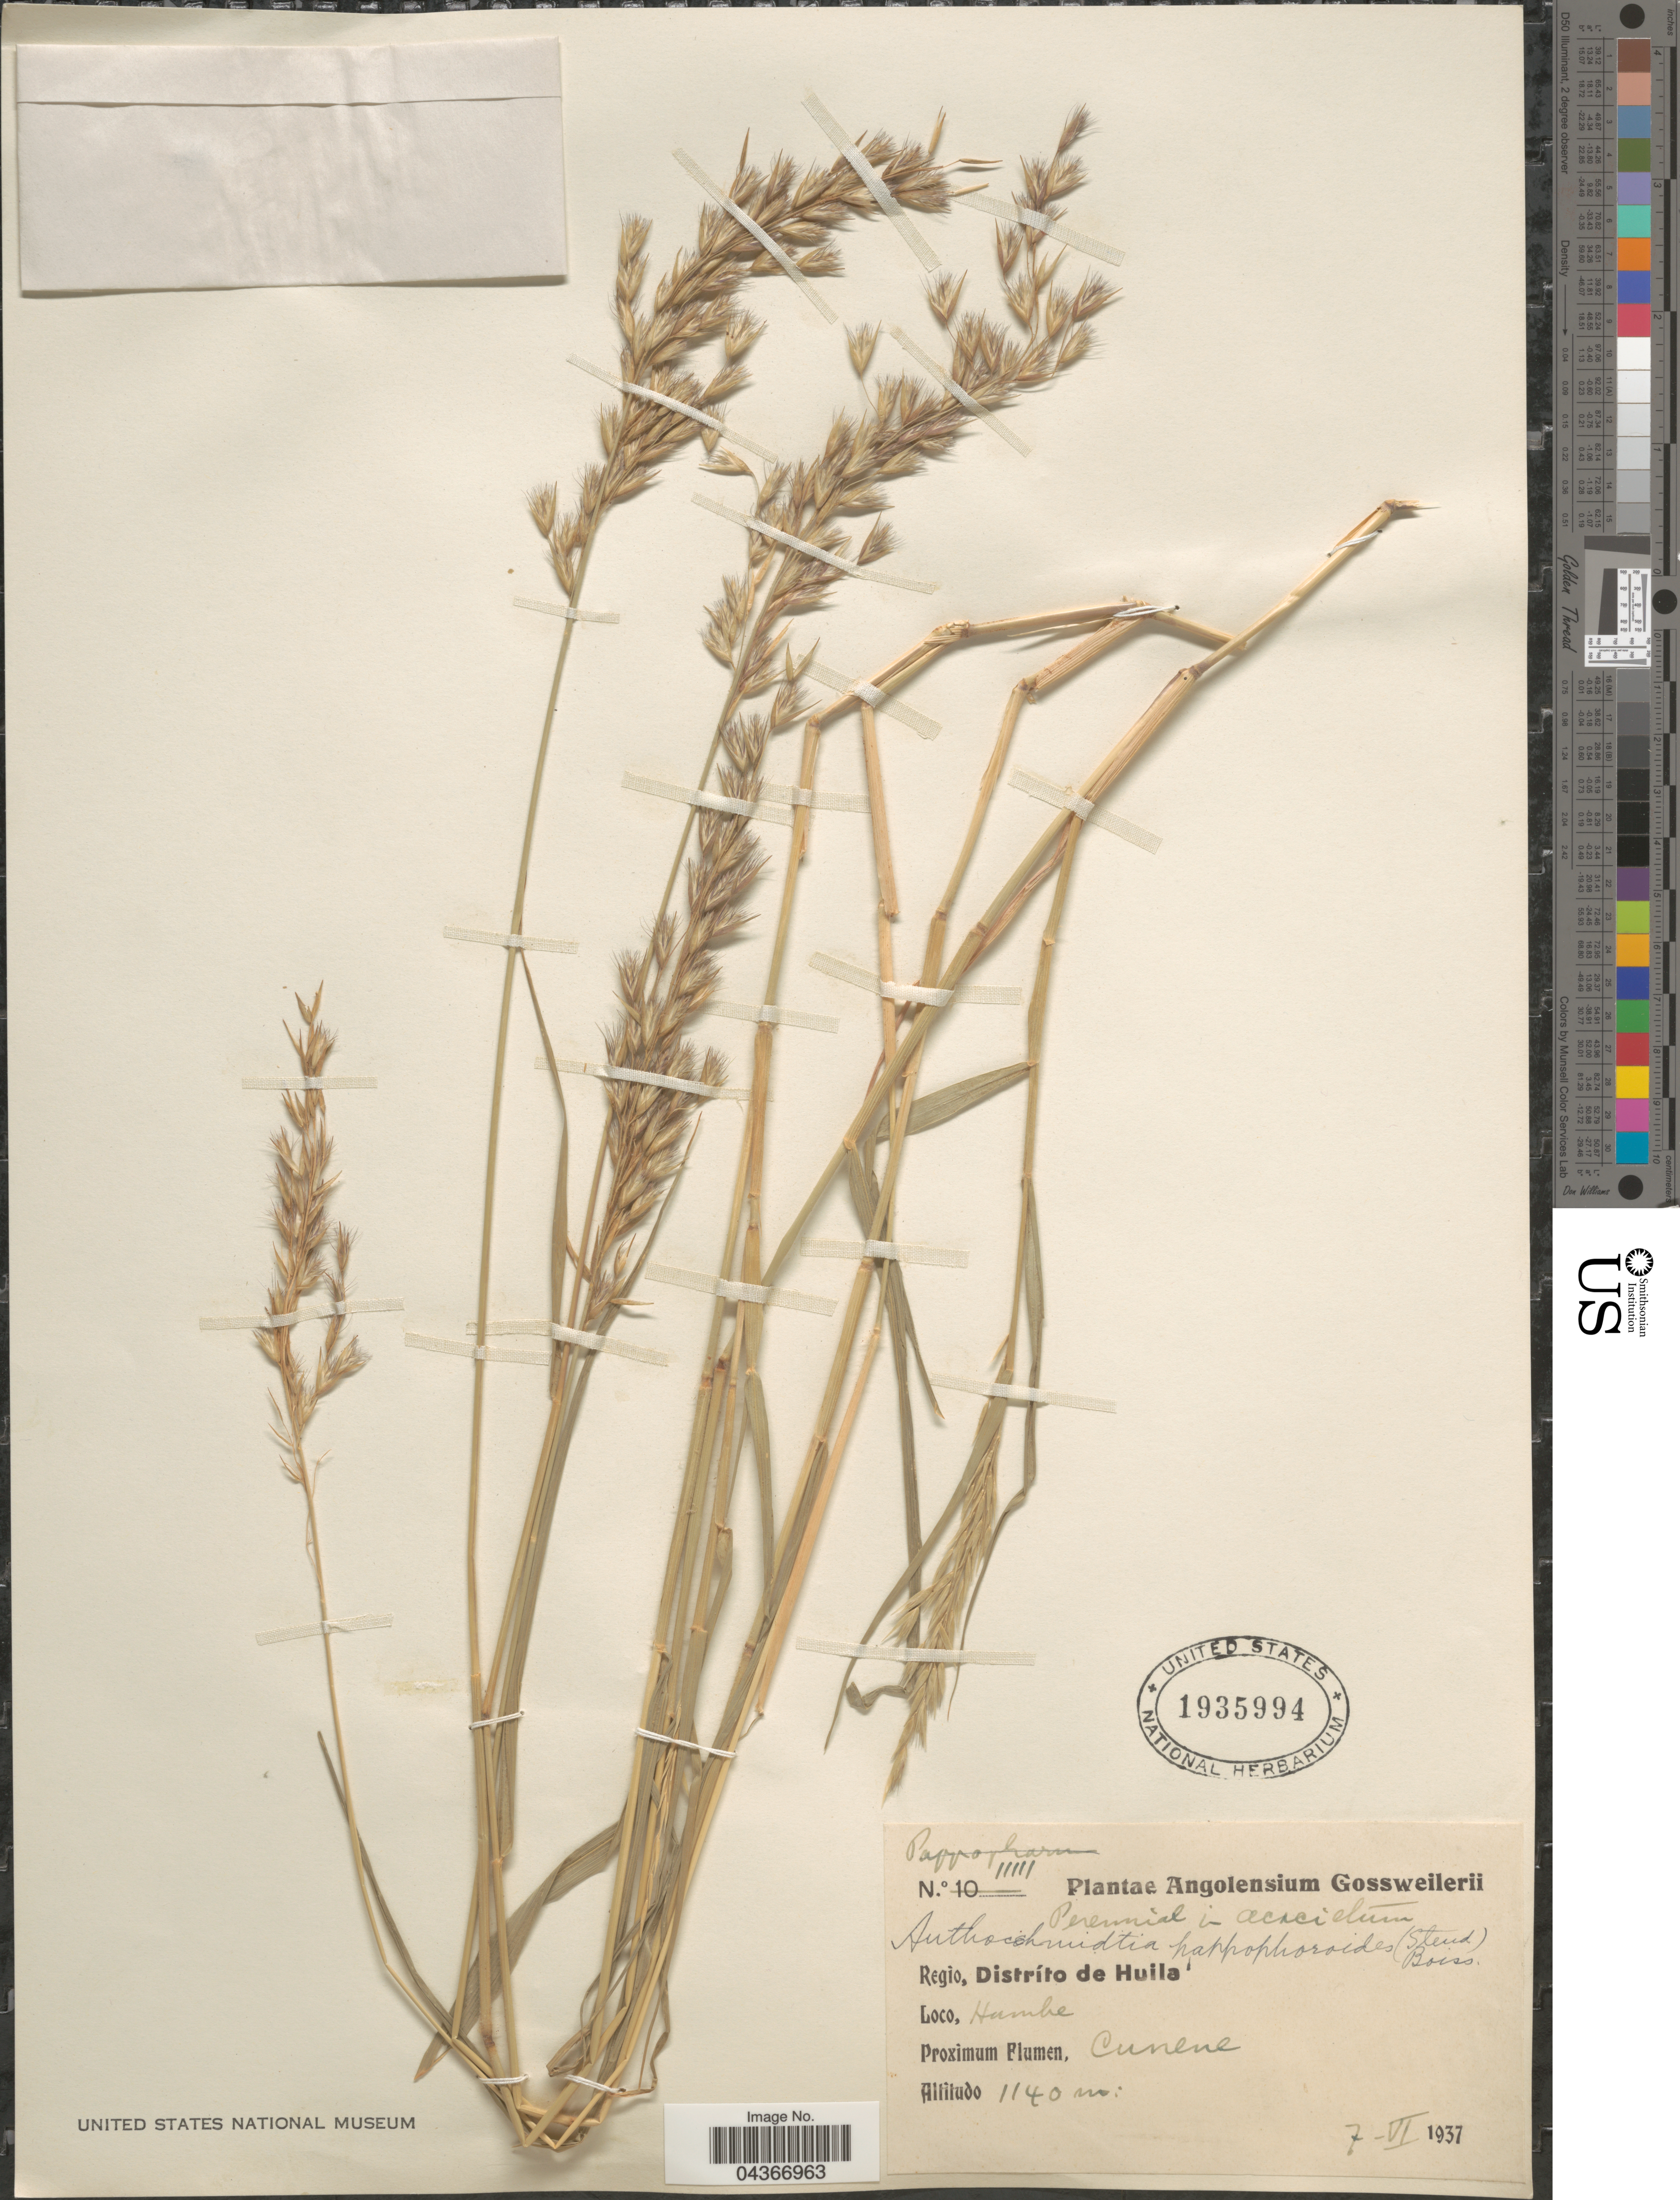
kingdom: Plantae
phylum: Tracheophyta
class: Liliopsida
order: Poales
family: Poaceae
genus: Schmidtia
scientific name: Schmidtia pappophoroides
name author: Steud. ex J.A. Schmidt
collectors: -. Gossweiler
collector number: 11111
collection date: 1937-06-07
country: Angola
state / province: Huila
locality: Regio, Distríto de Huila. Hambe. Proximum Flumen, Cunene.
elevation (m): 1140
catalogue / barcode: US 1935994